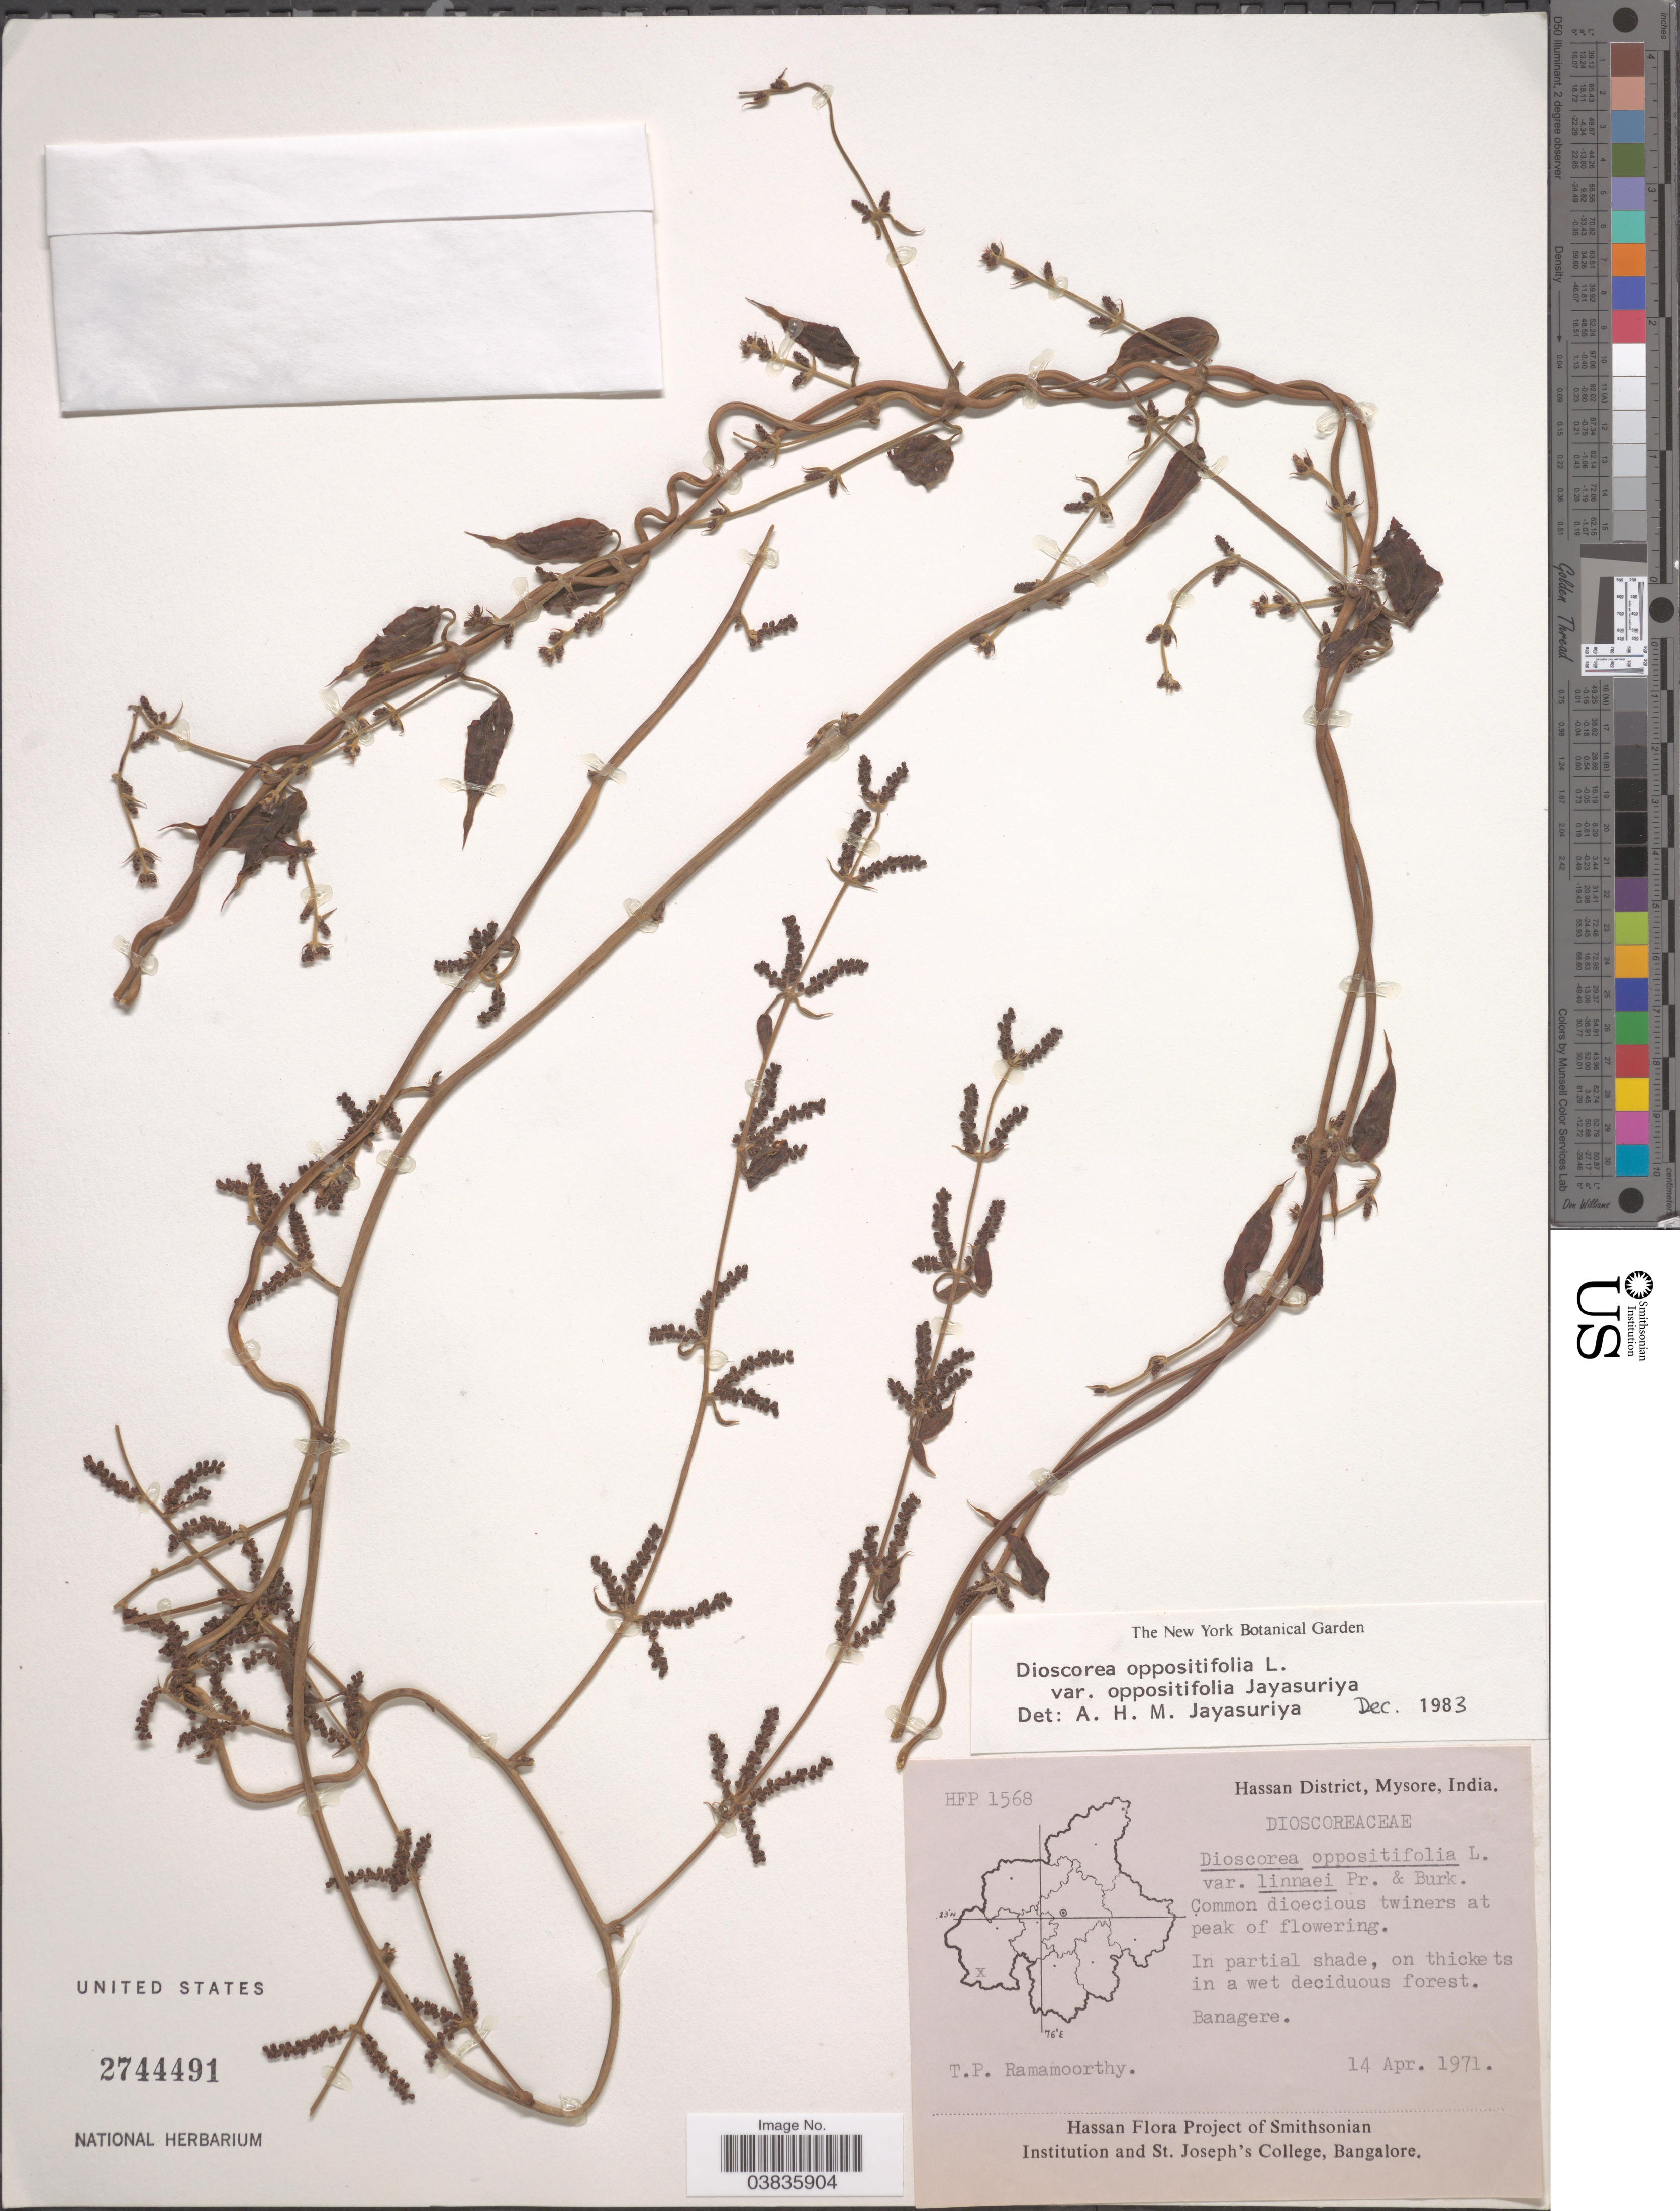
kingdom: Plantae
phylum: Tracheophyta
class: Liliopsida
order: Dioscoreales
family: Dioscoreaceae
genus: Dioscorea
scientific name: Dioscorea oppositifolia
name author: L.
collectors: T. P. Ramamoorthy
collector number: HFP 1568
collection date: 1971-04-14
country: India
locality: Hassan District, Mysore. Banagere.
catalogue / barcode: US 2744491